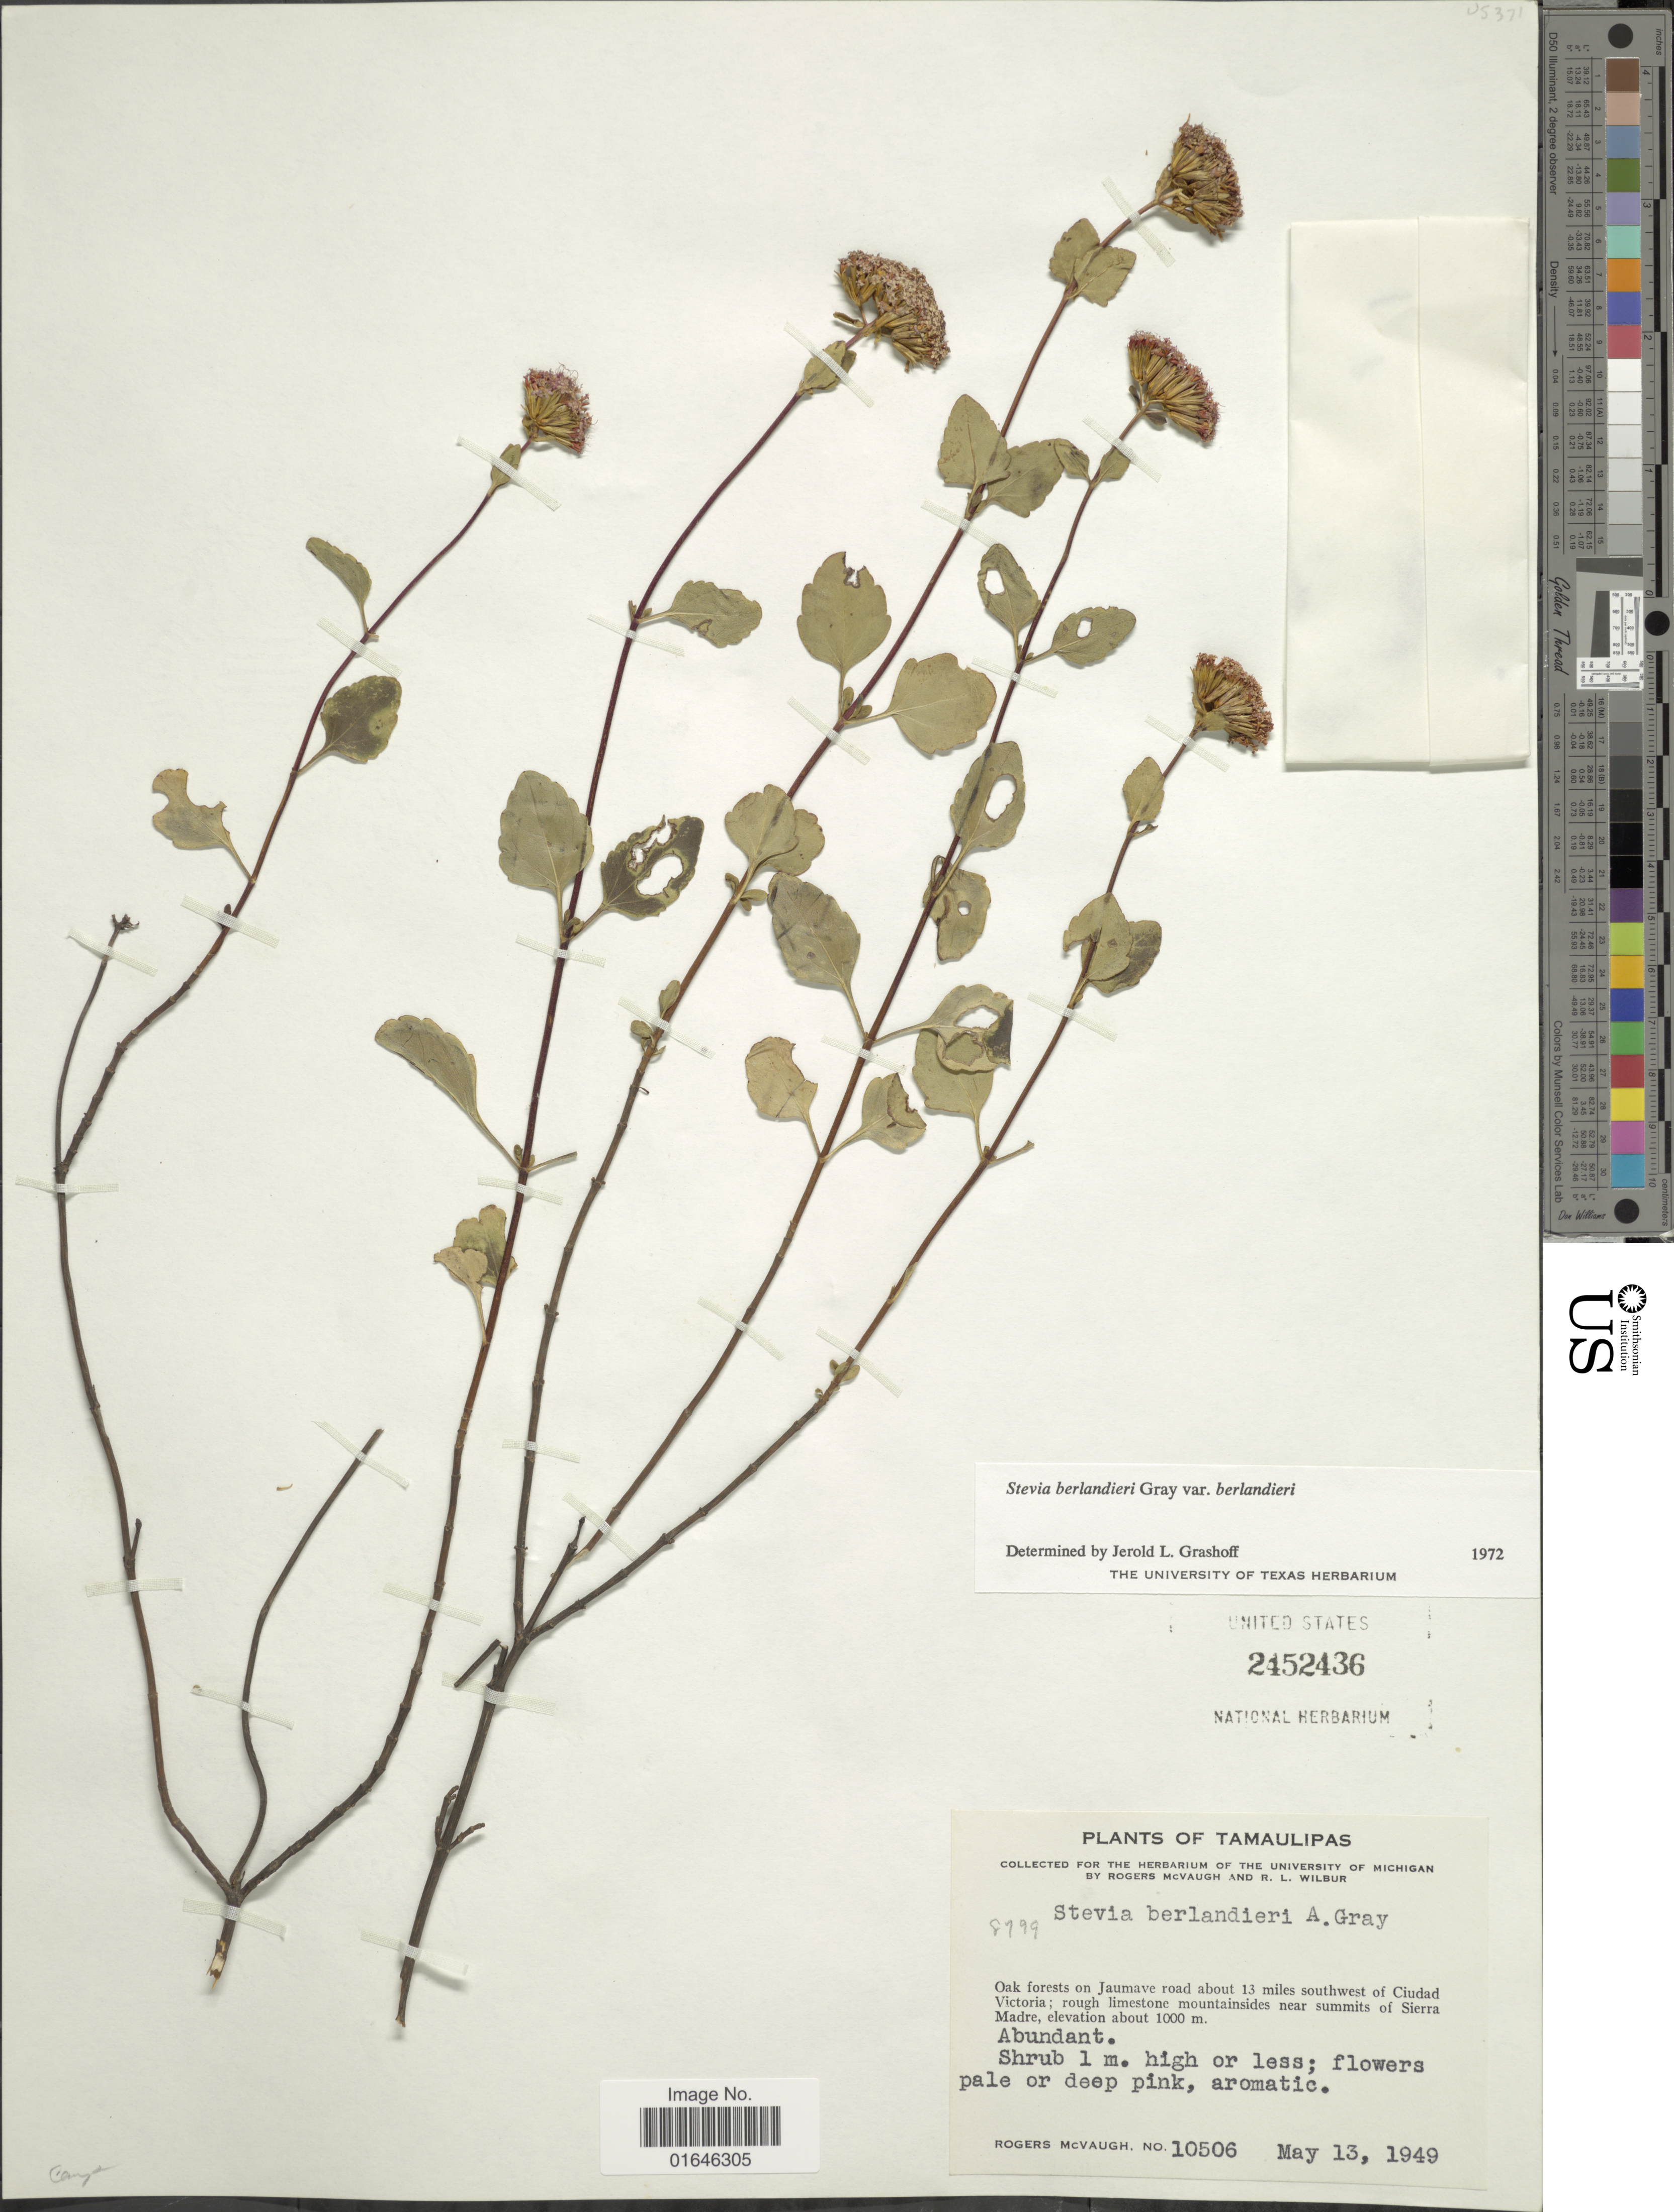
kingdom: Plantae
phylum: Tracheophyta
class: Magnoliopsida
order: Asterales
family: Asteraceae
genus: Stevia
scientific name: Stevia berlandieri var. berlandieri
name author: A. Gray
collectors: R. McVaugh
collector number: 10506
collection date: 1949-05-13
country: Mexico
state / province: Tamaulipas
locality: Oak forests on Jaumave road about 13 miles southwest of Ciudad Victoria; rough limestone mountainsides near summits of Sierra Madre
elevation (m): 1000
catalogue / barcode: US 2452436